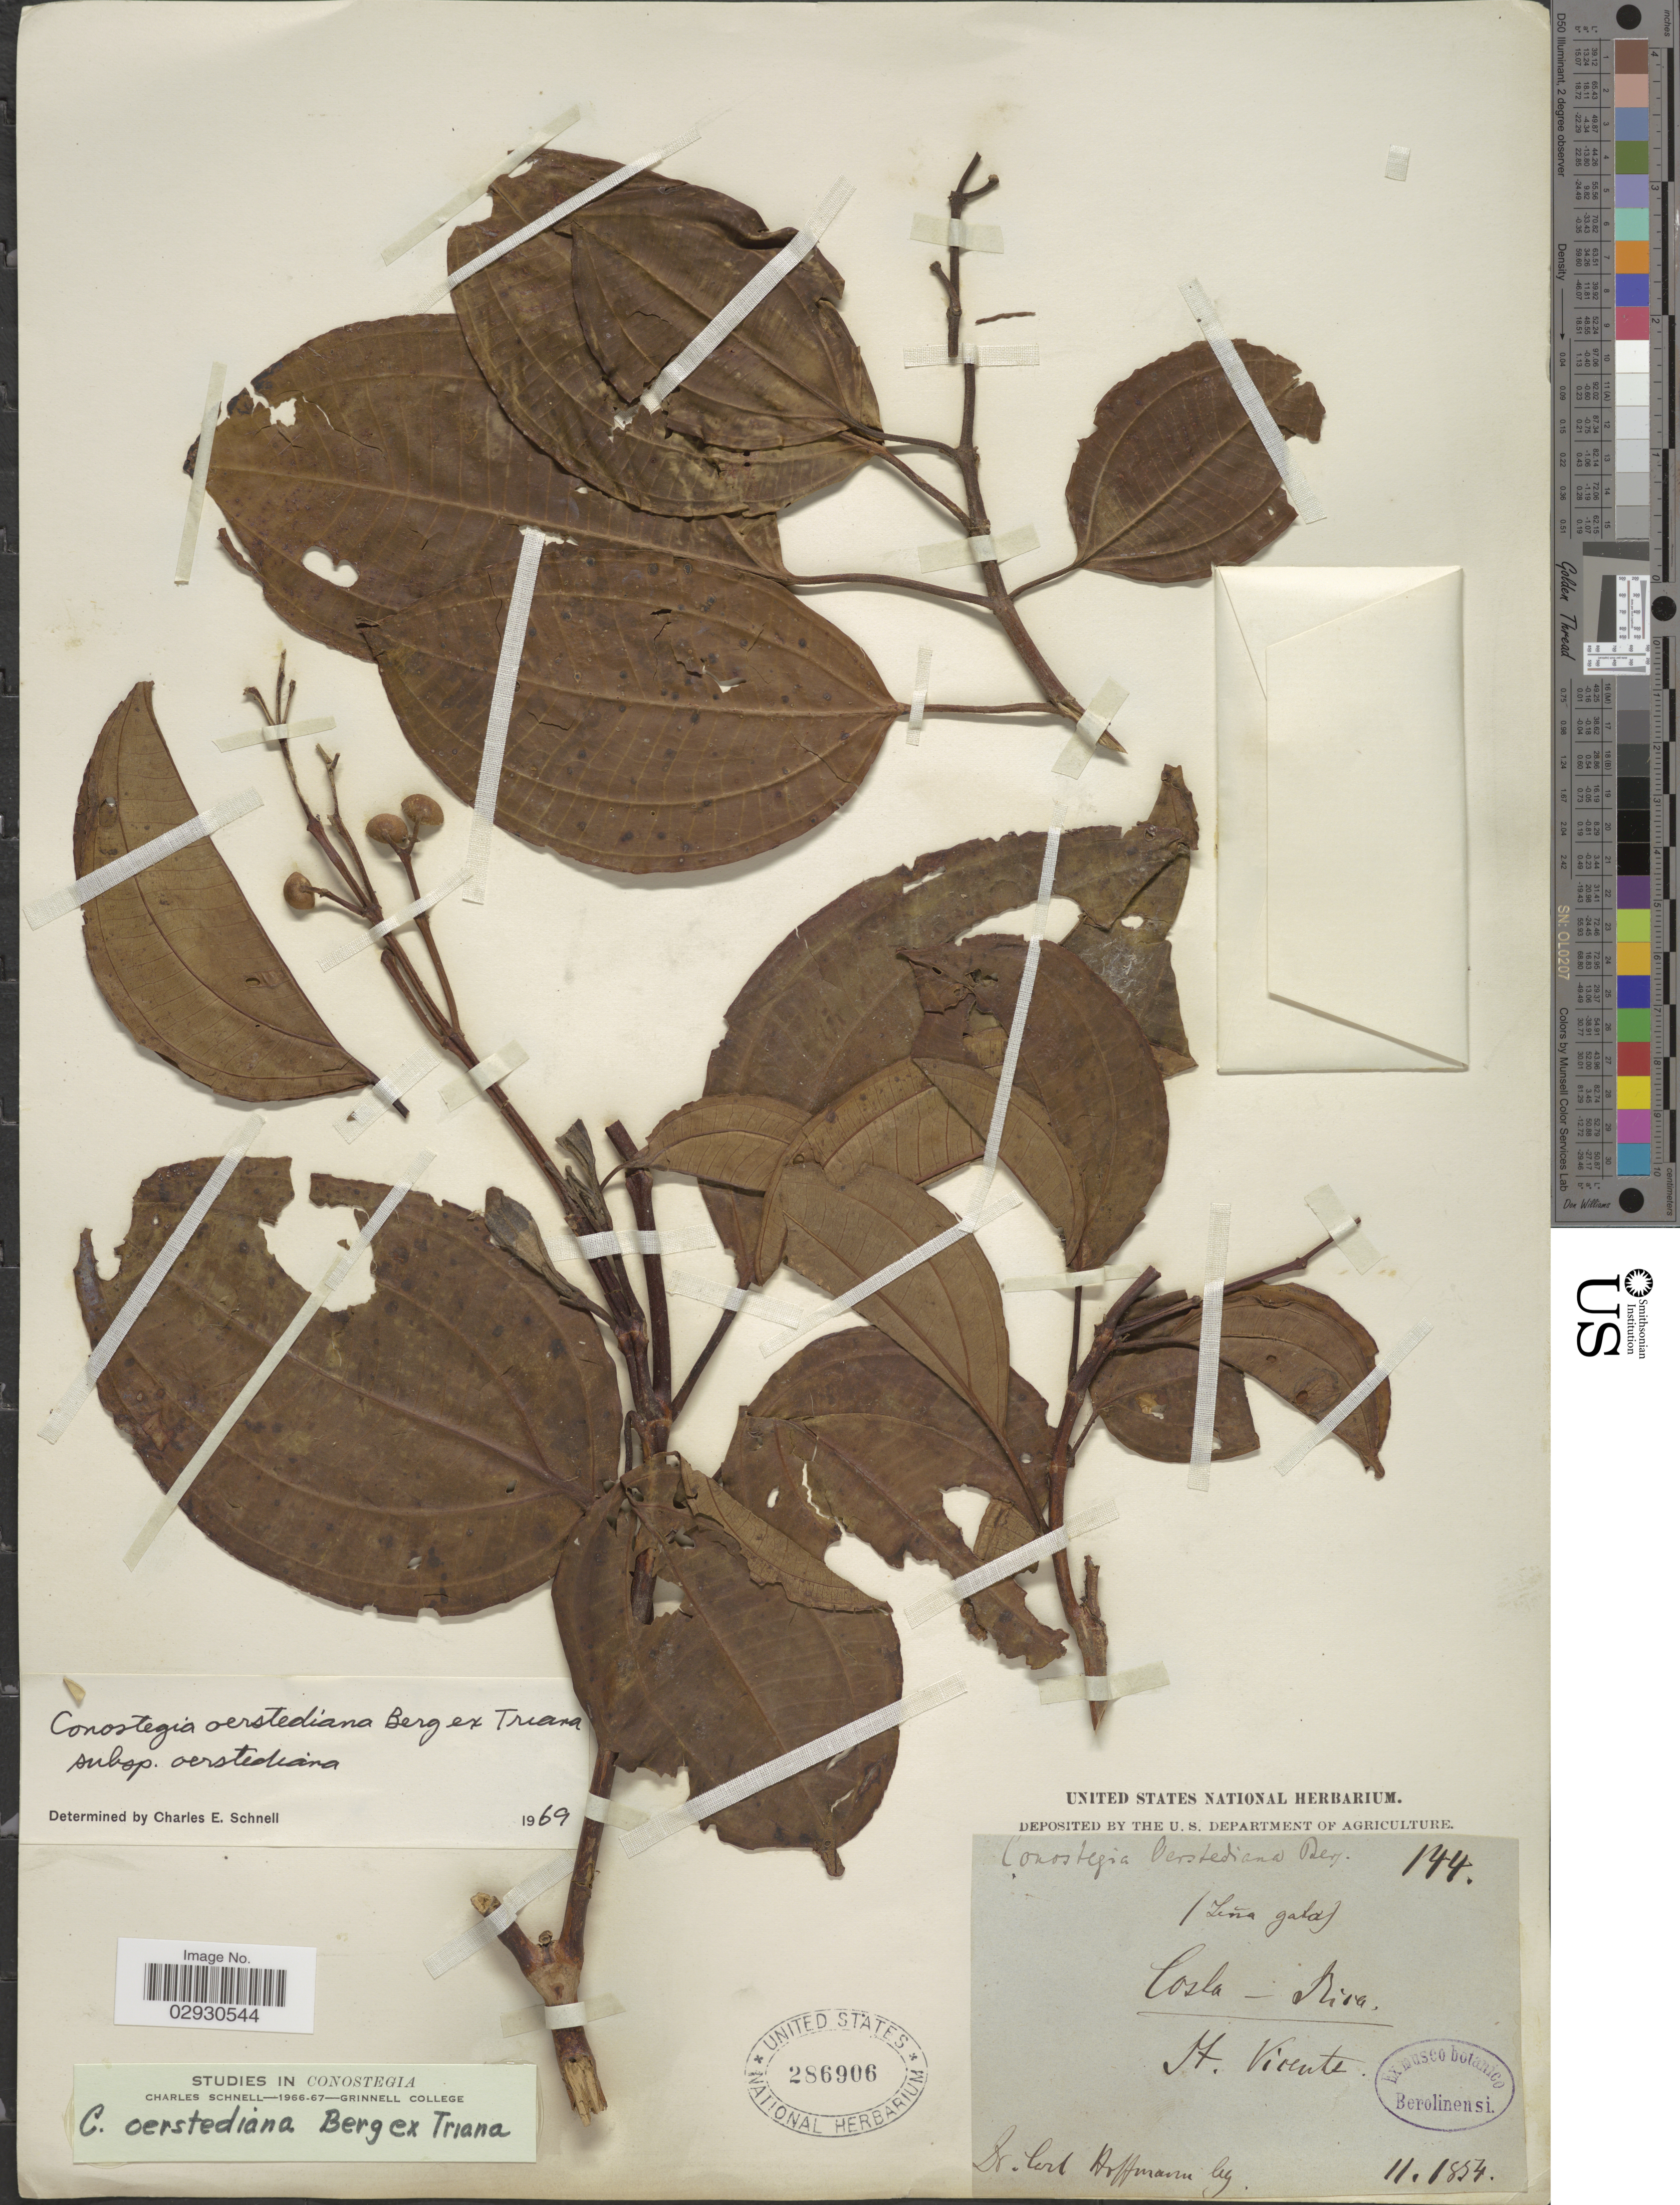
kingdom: Plantae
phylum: Tracheophyta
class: Magnoliopsida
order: Myrtales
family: Melastomataceae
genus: Conostegia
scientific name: Conostegia oerstediana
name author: O. Berg ex Triana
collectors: C. Hoffman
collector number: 144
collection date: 1854-11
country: Costa Rica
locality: Costa -Rica.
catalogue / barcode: US 286906